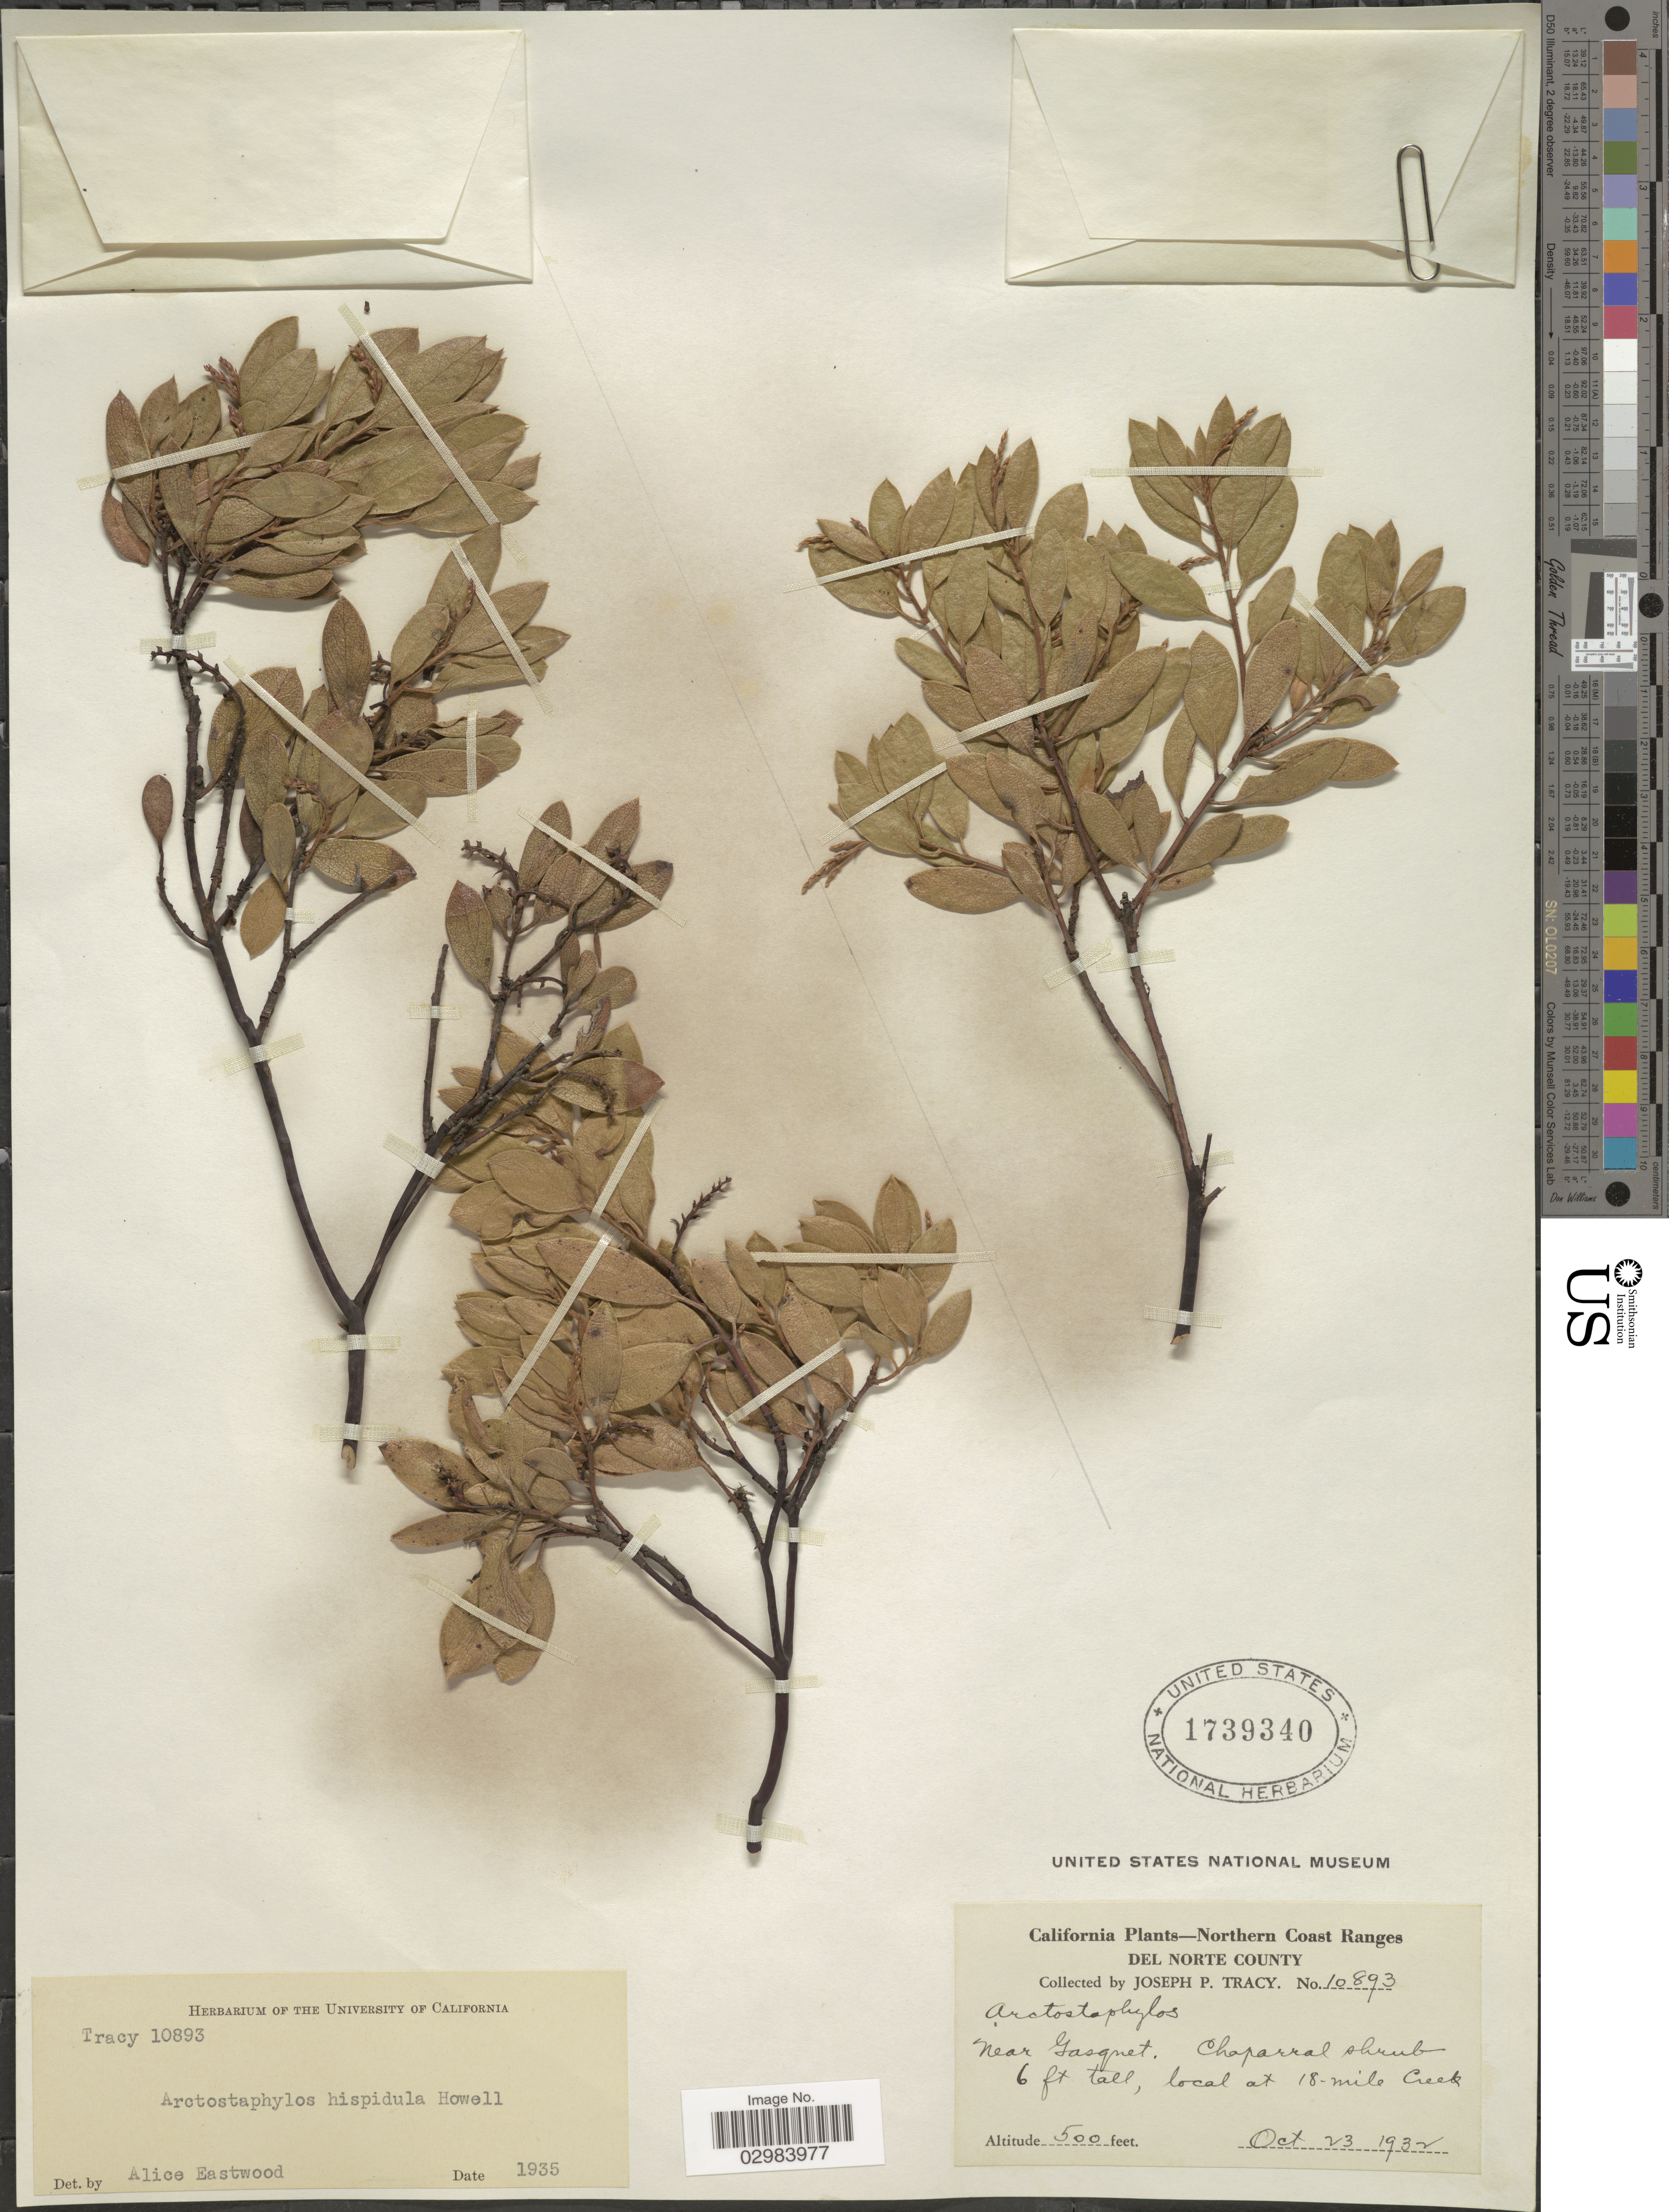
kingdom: Plantae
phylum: Tracheophyta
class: Magnoliopsida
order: Ericales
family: Ericaceae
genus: Arctostaphylos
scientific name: Arctostaphylos hispidula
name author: Howell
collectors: J. Tracy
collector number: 10893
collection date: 1932-10-23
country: United States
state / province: California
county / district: Del Norte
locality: Northern Coast Ranges, Del Norte County, Near Gasquet, local at 18 mile Creek.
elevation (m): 152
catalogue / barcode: US 1739340